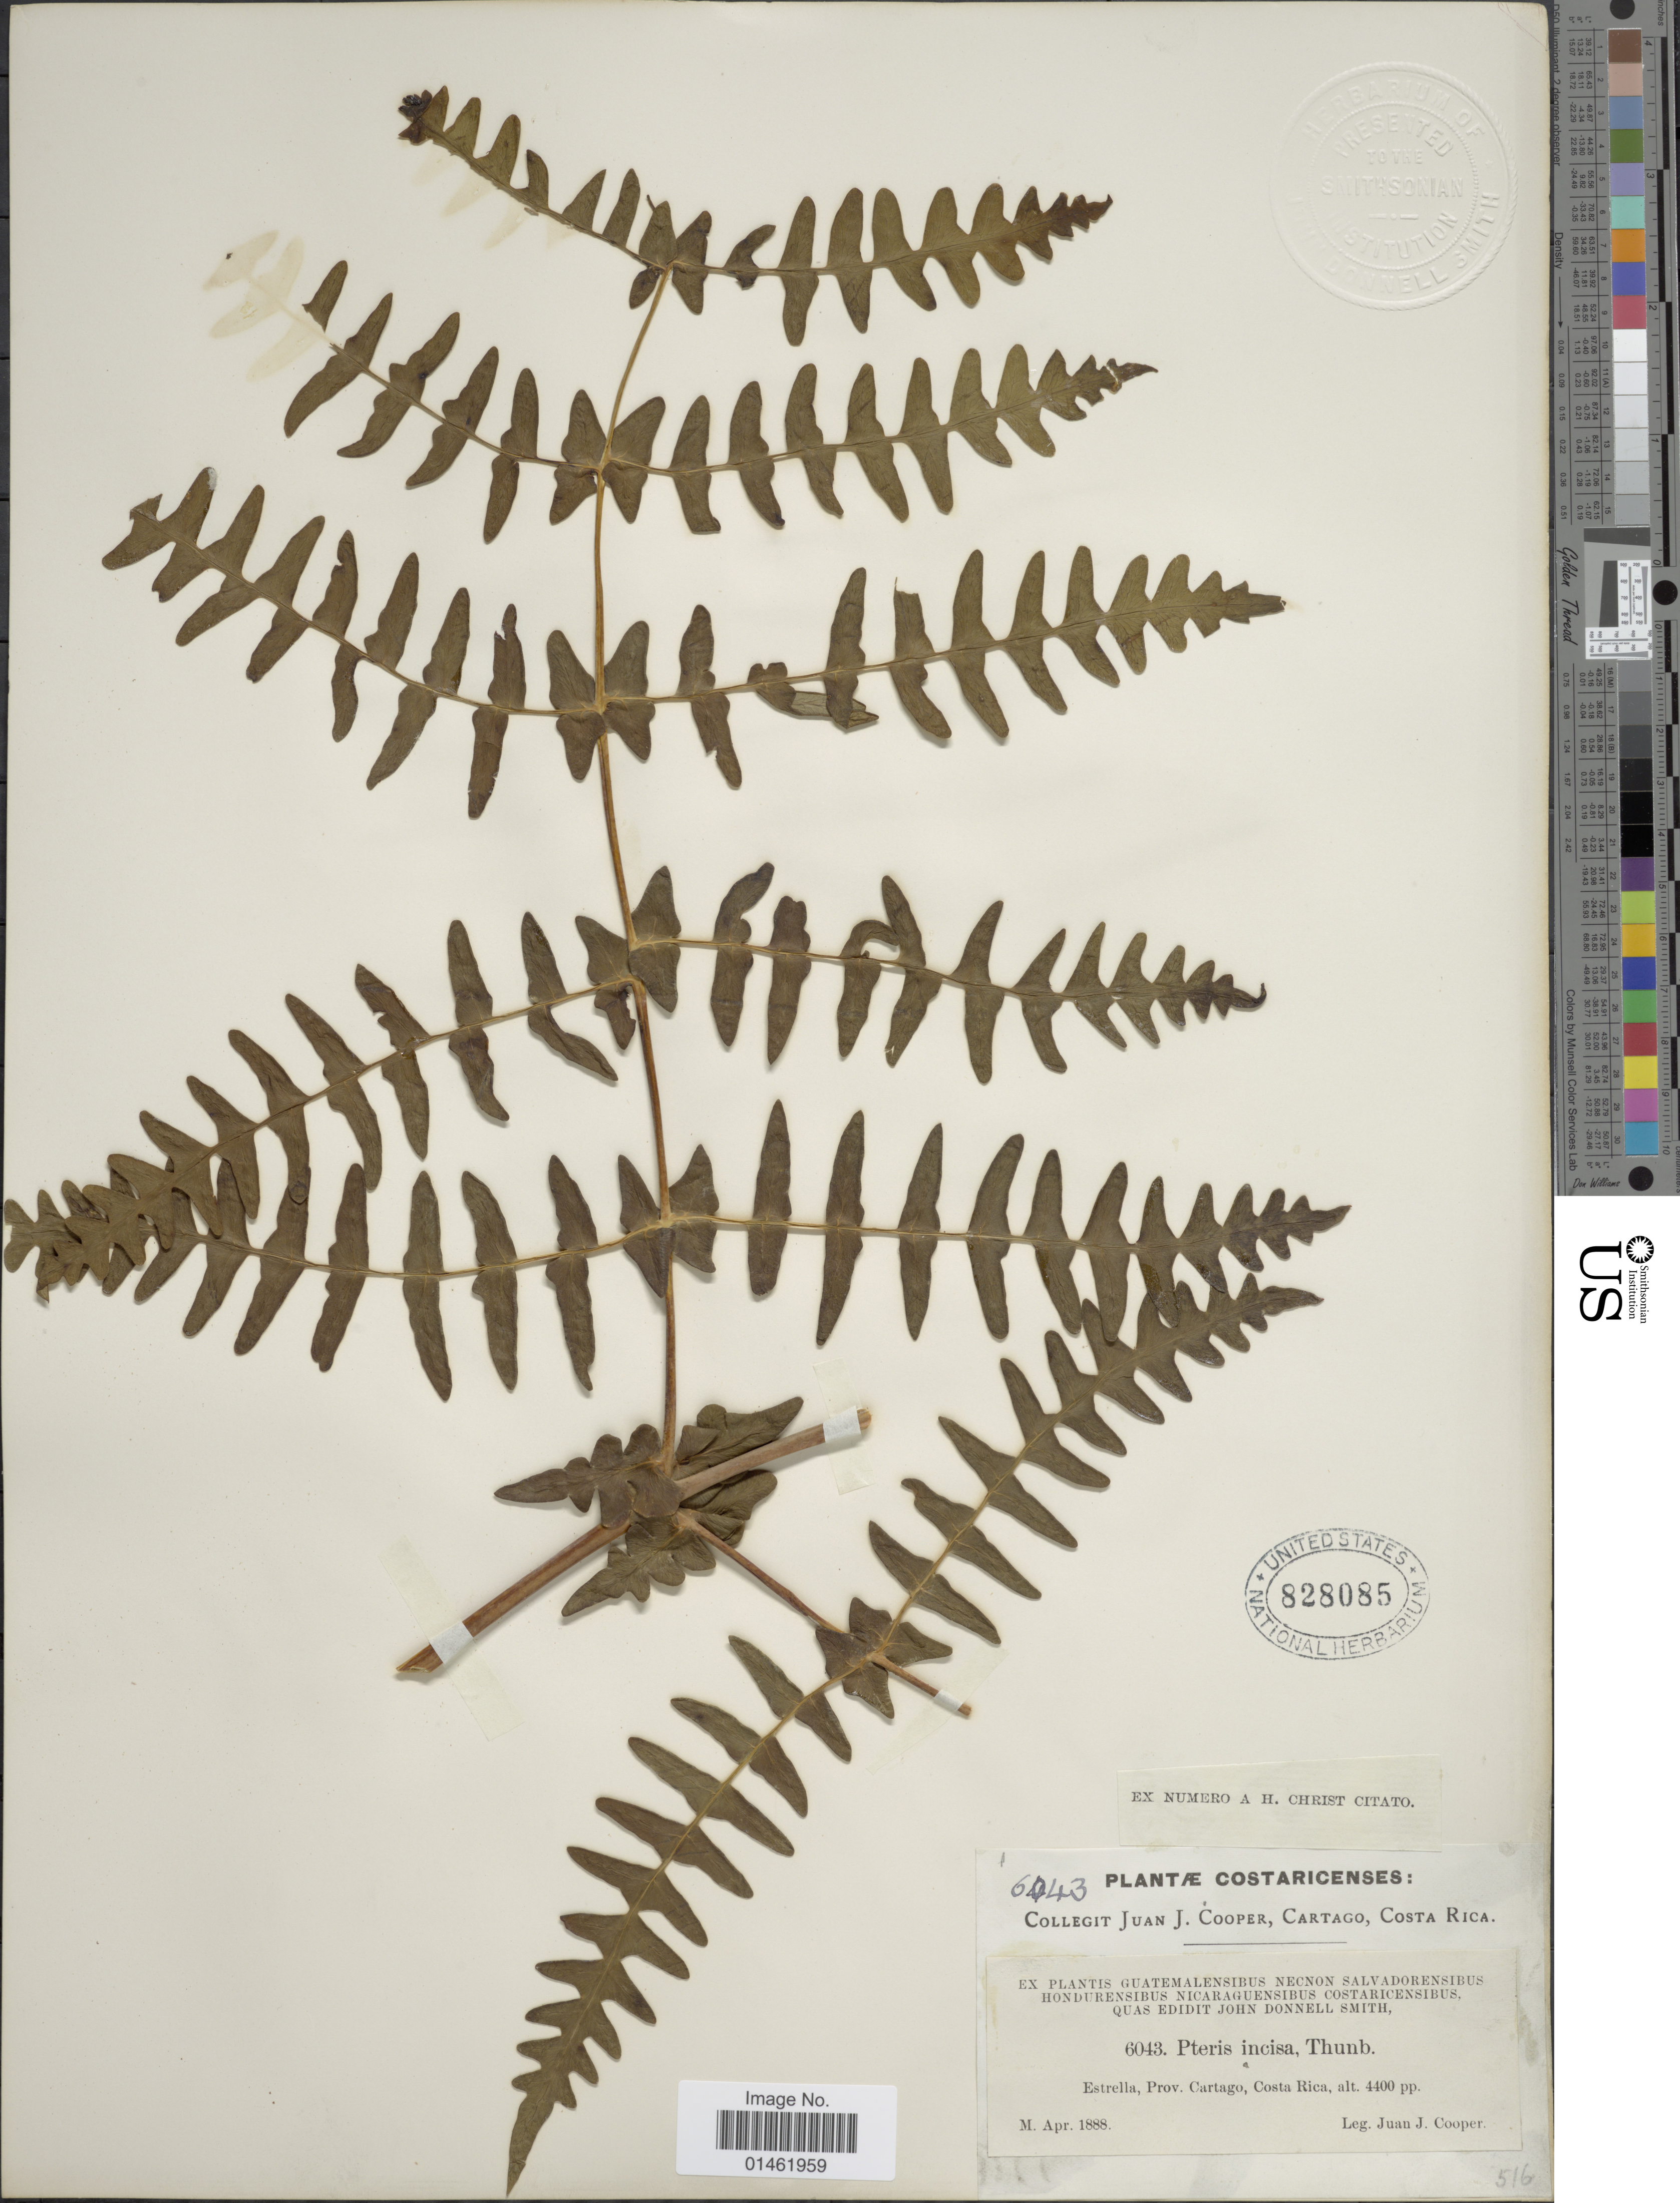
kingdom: Plantae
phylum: Tracheophyta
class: Polypodiopsida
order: Polypodiales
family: Dennstaedtiaceae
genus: Histiopteris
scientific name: Histiopteris incisa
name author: (Thunb.) J. Sm.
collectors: J. J. Cooper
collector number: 6043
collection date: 1888-04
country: Costa Rica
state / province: Cartago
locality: Estrella, prov. Cartago, Costa Rica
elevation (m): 1341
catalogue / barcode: US 828085